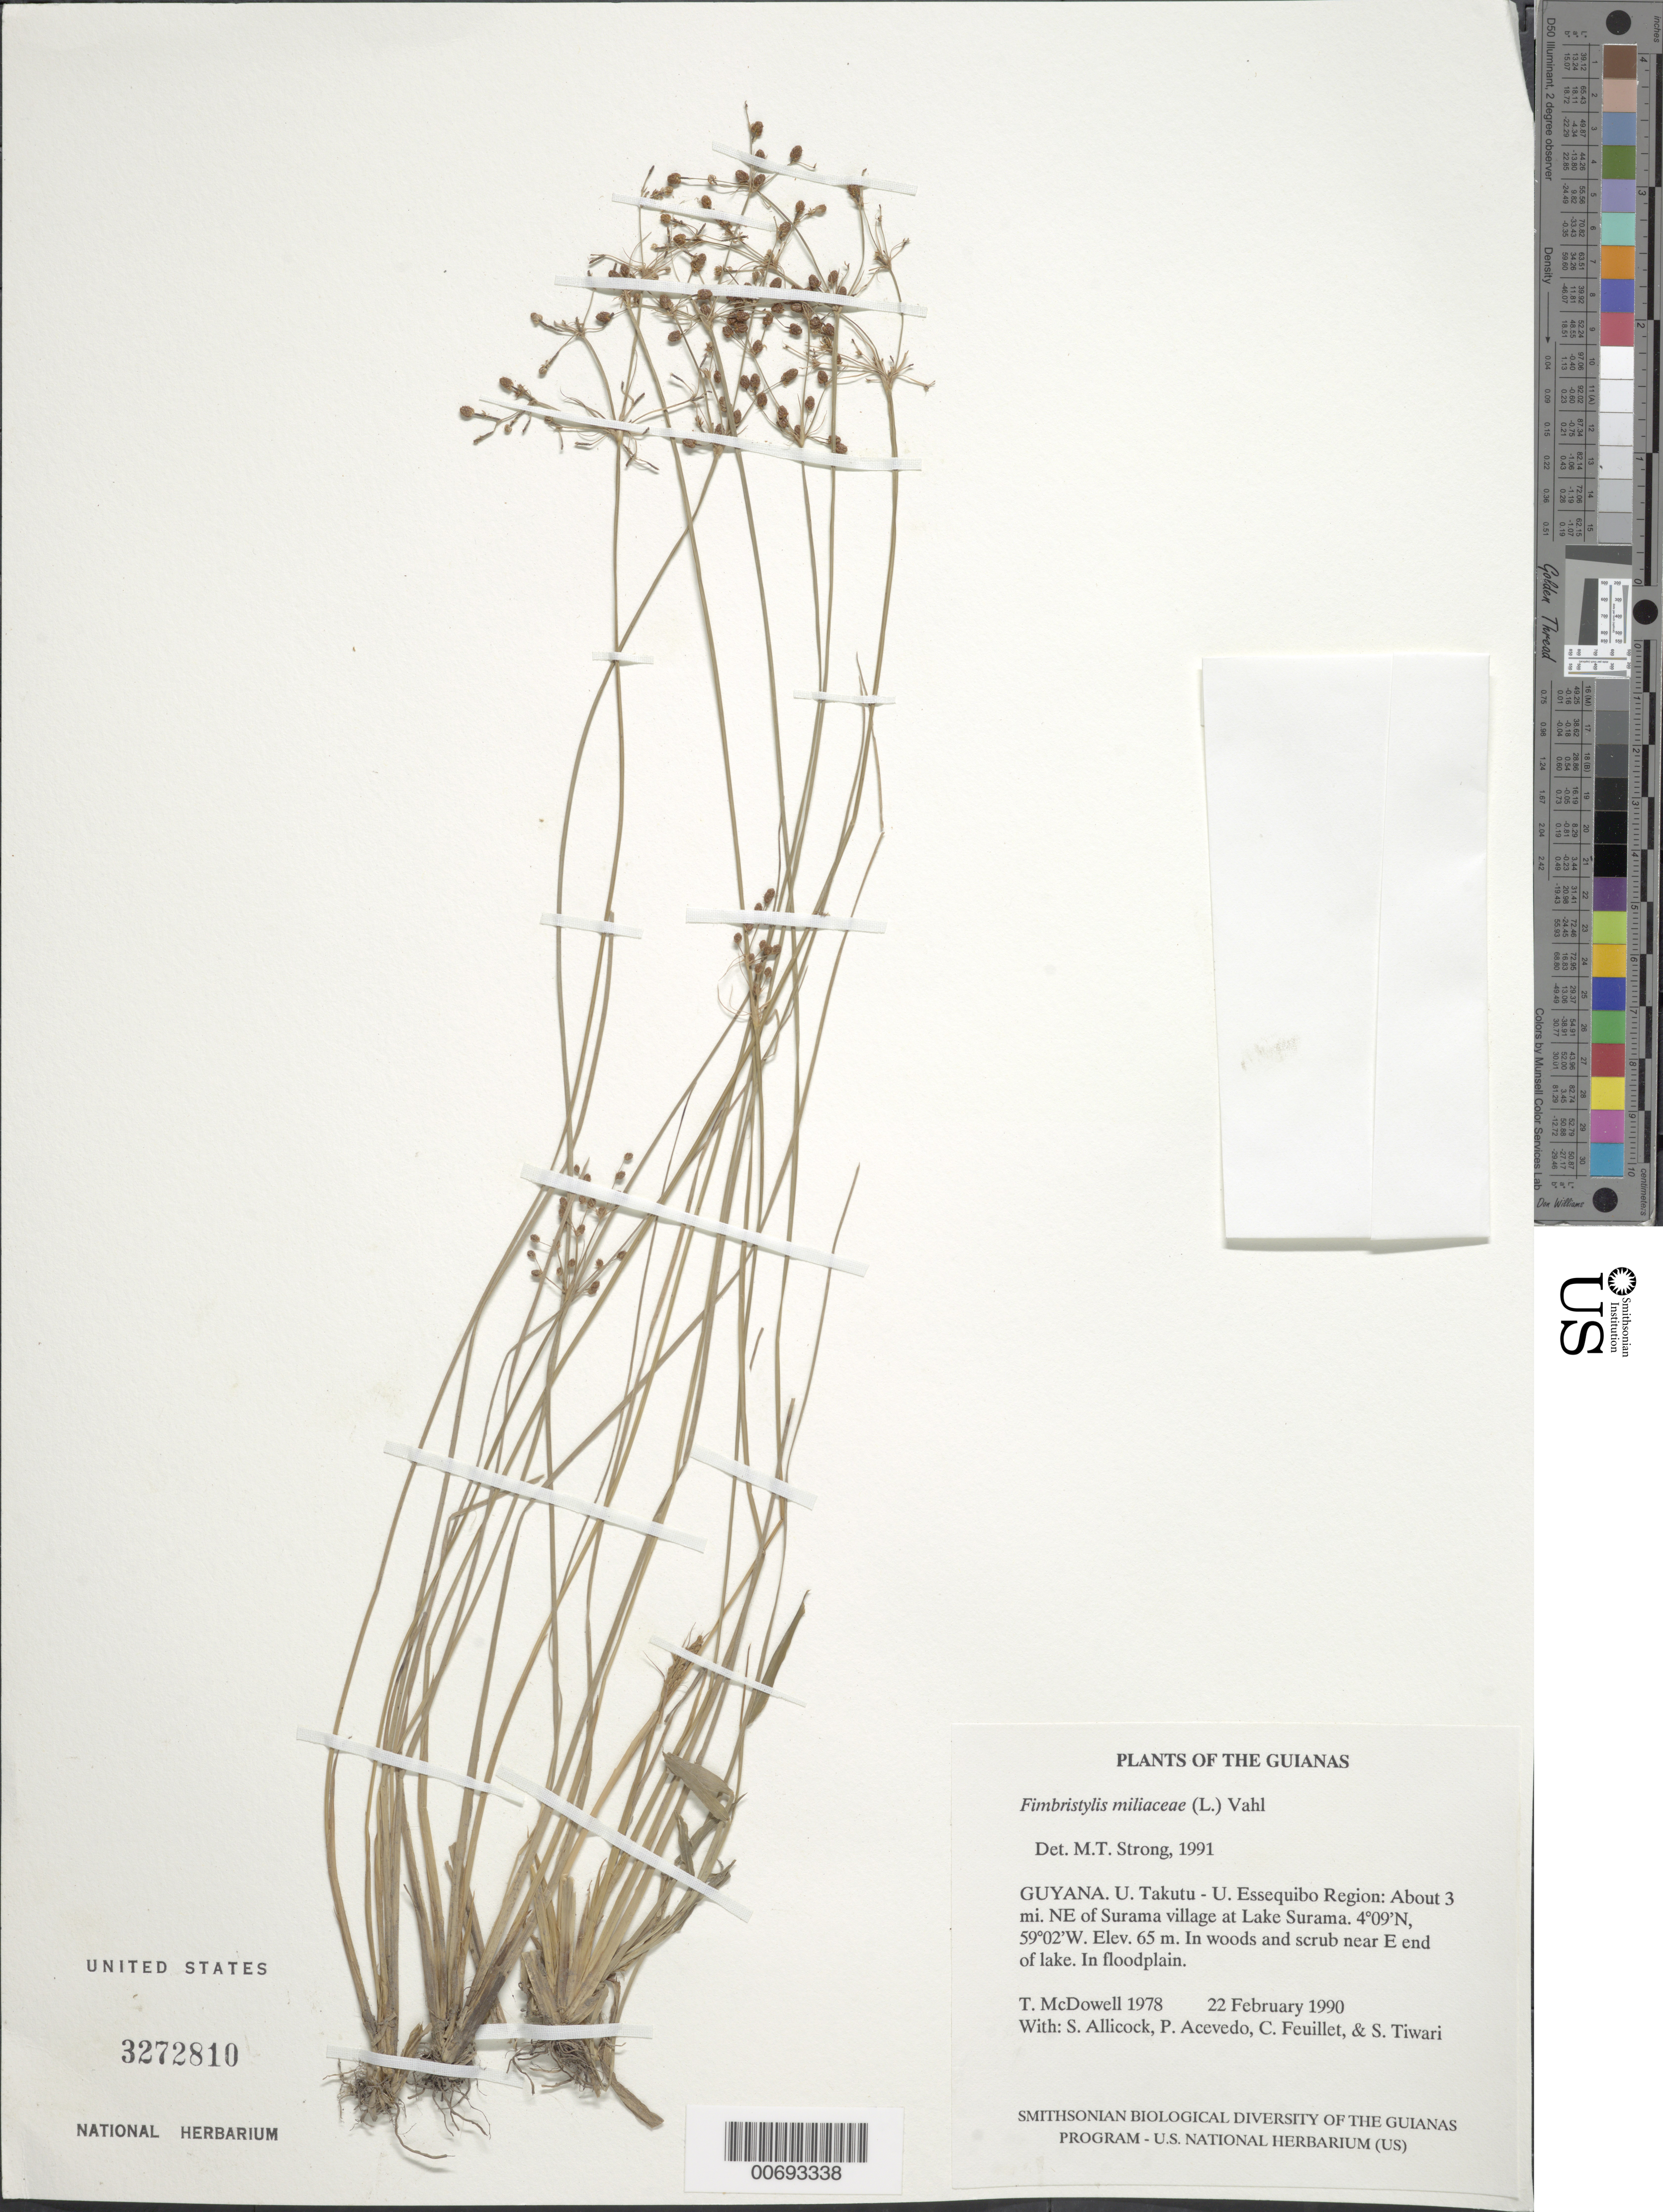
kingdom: Plantae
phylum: Tracheophyta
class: Liliopsida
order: Poales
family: Cyperaceae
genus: Fimbristylis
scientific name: Fimbristylis littoralis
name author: Gaudich.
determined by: Strong, M. T., (US), Smithsonian Institution - National Museum of Natural History (UNITED STATES)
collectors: T. McDowell, S. Allicock, P. Acevedo-Rodr., C. Feuillet & S. Tiwari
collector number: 1978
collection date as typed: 22 February 1990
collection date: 1990-02-22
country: Guyana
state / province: U. Takutu-U. Essequibo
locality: About 3 mi. NE of Surama village, near eastern end of Lake Surama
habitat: Woods and scrub besides lake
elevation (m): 65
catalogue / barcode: US 3272810